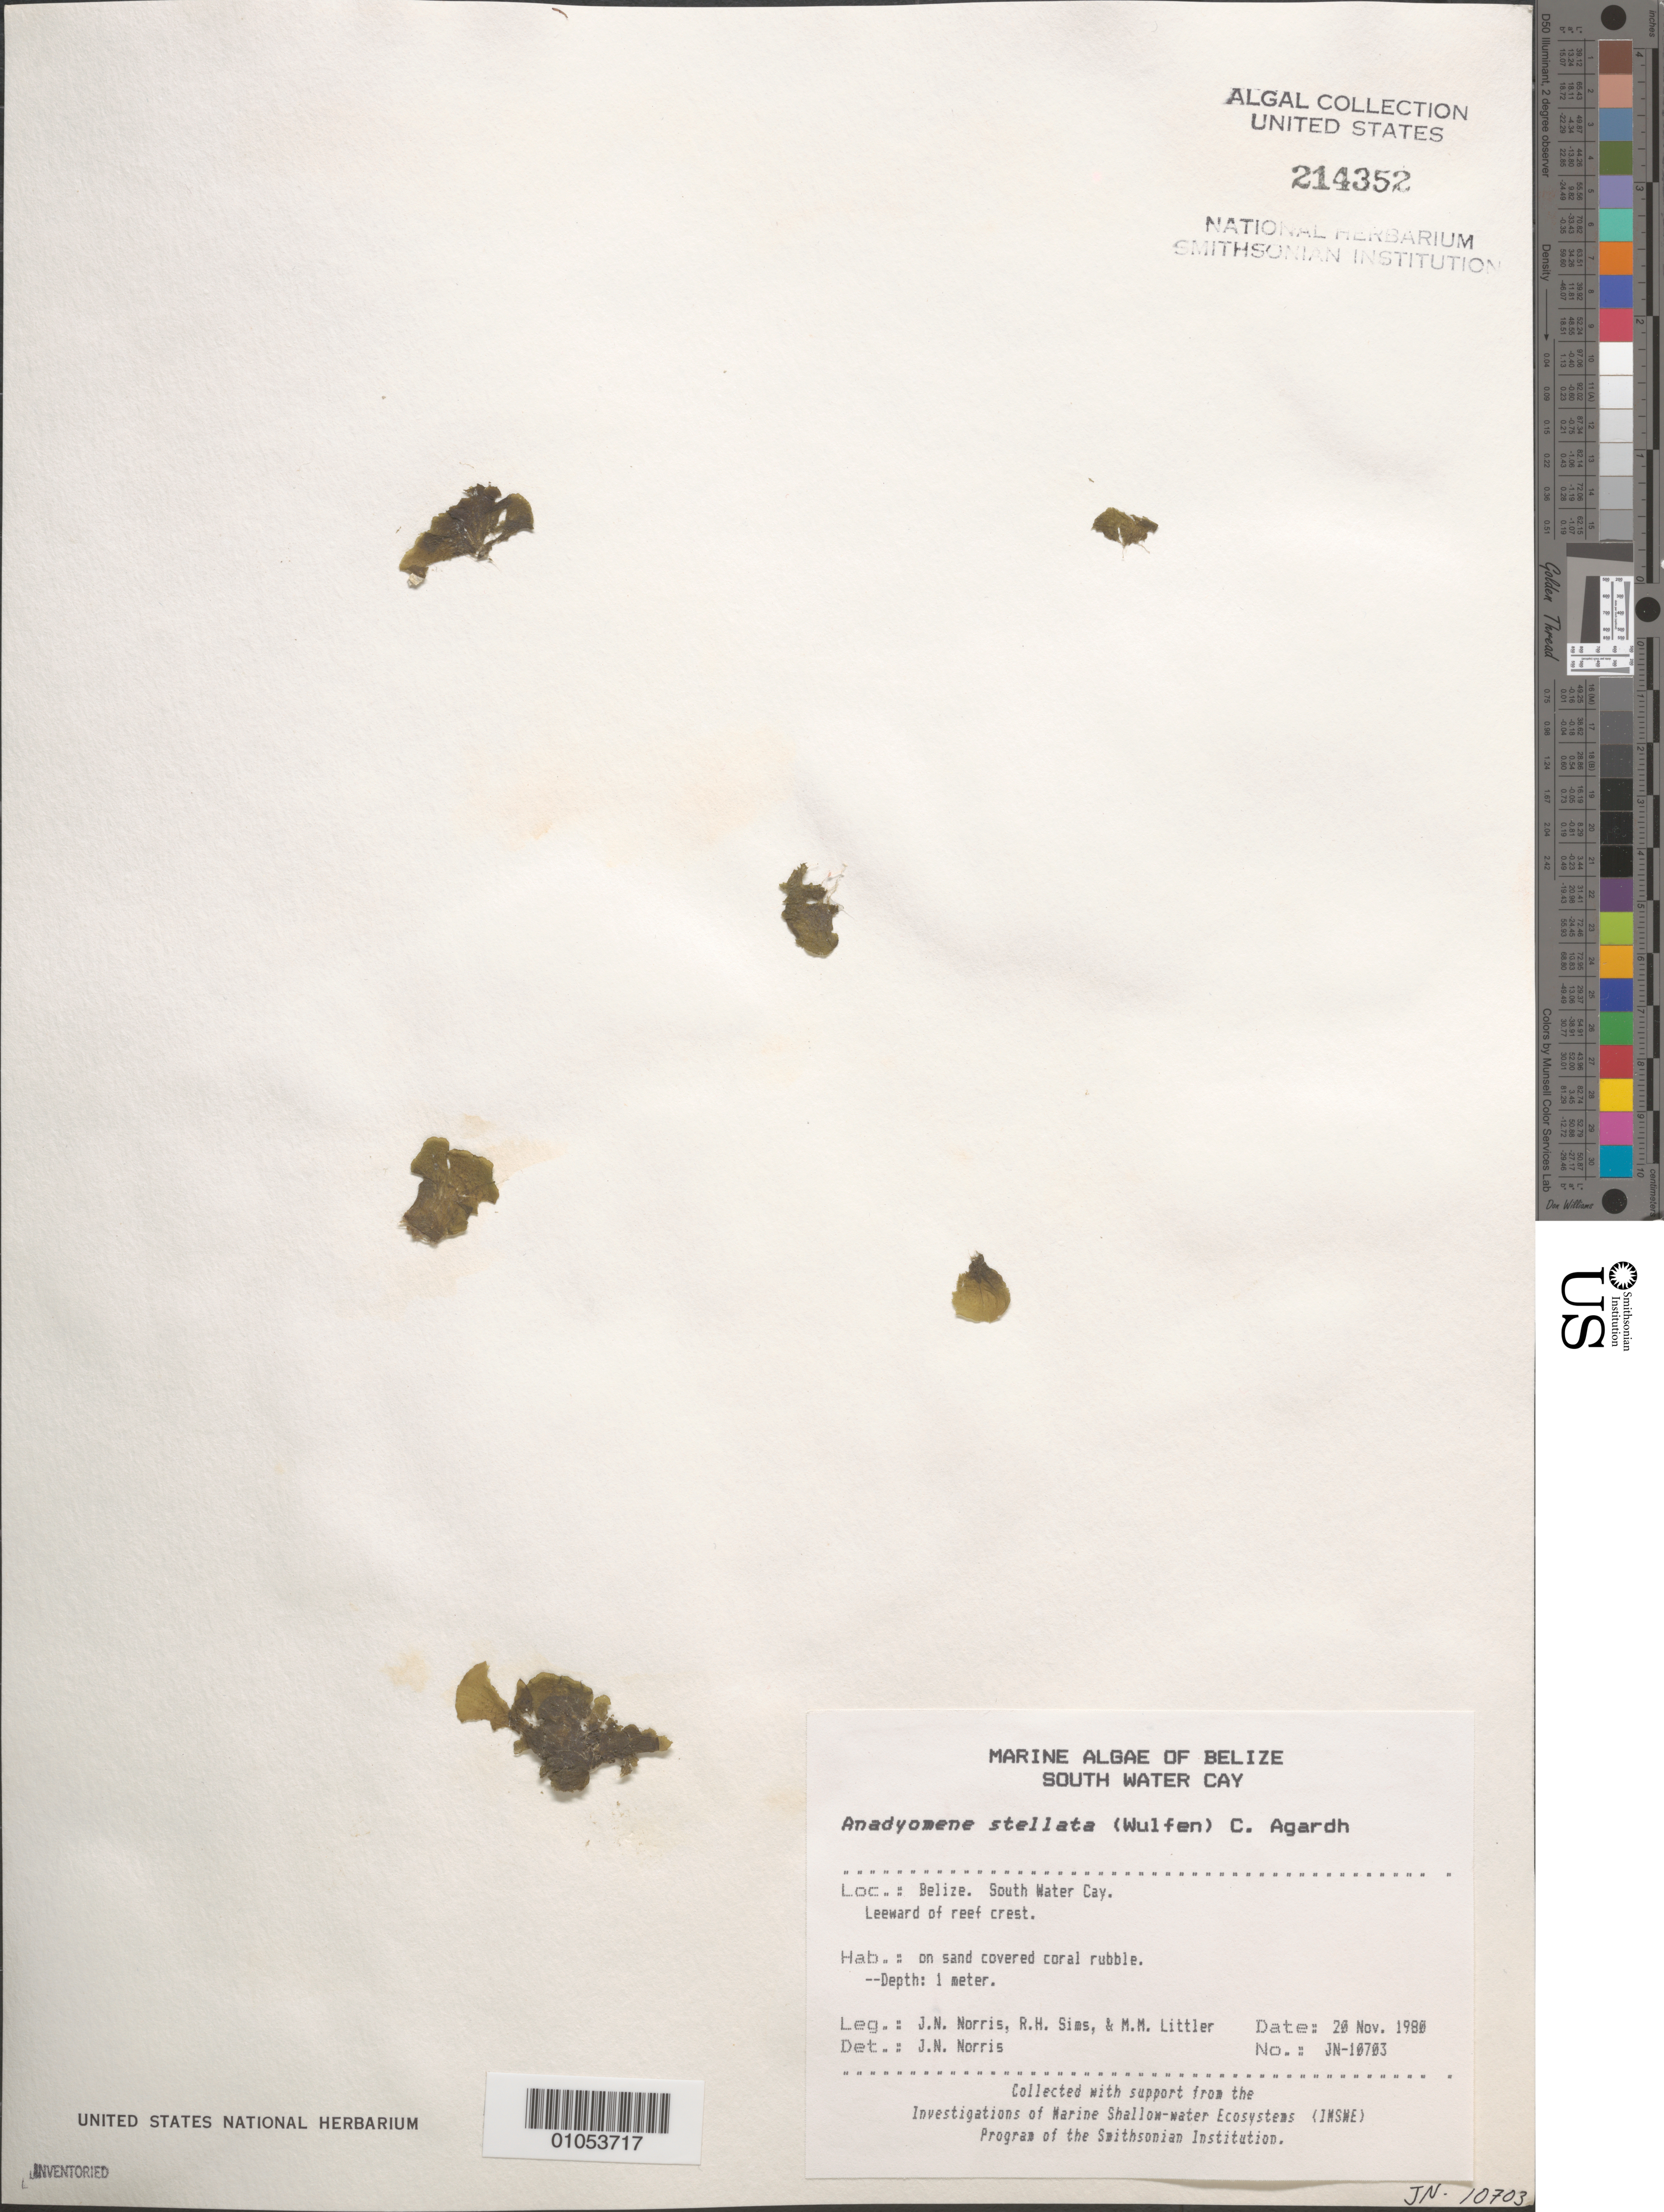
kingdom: Plantae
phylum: Chlorophyta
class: Ulvophyceae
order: Cladophorales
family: Anadyomenaceae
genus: Anadyomene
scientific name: Anadyomene stellata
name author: (Wulfen) C. Agardh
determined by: Norris, James N.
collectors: J. N. Norris, R. H. Sims & M. M. Littler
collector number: JN-10703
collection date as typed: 20 Nov 1980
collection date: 1980-11-20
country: Belize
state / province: Stann Creek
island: South Water Cay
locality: Leeward of reef crest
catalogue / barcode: US 214352